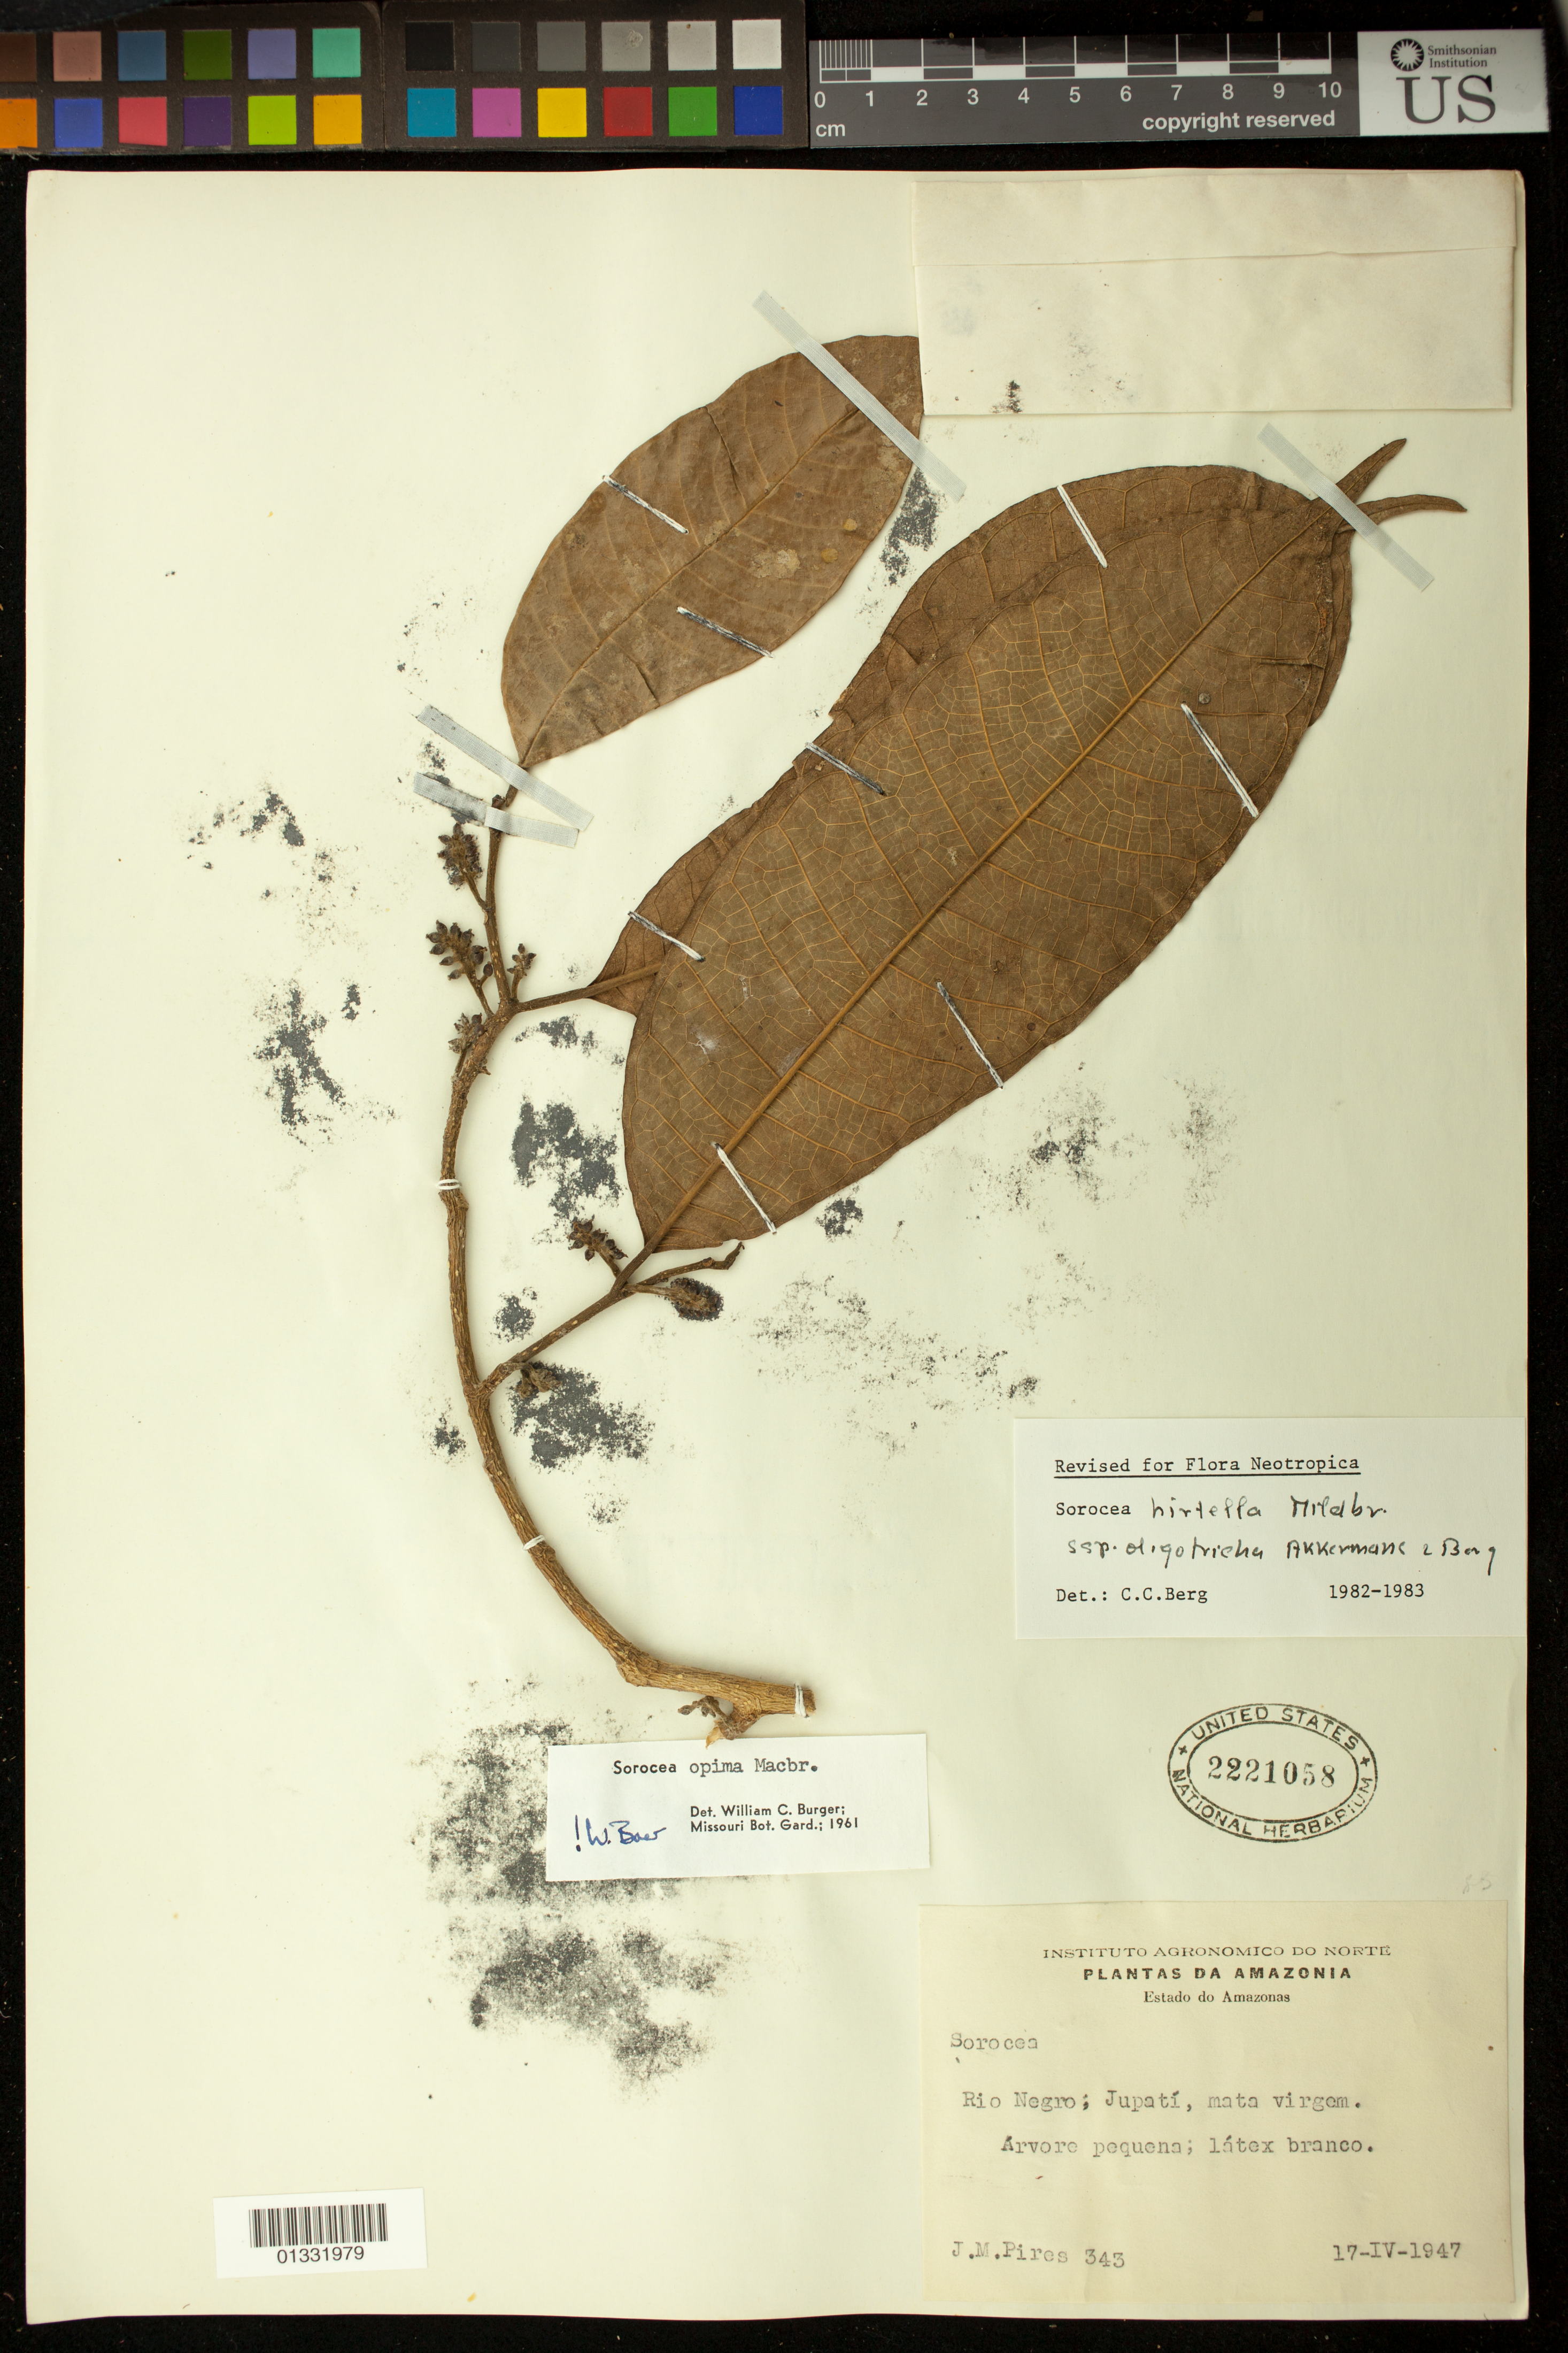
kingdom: Plantae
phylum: Tracheophyta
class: Magnoliopsida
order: Rosales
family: Moraceae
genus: Sorocea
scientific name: Sorocea hirtella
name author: Mildbr.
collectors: J. M. Pires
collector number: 343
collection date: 1947-04-17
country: Brazil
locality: Rio Negro; Jupatí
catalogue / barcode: US 2221058